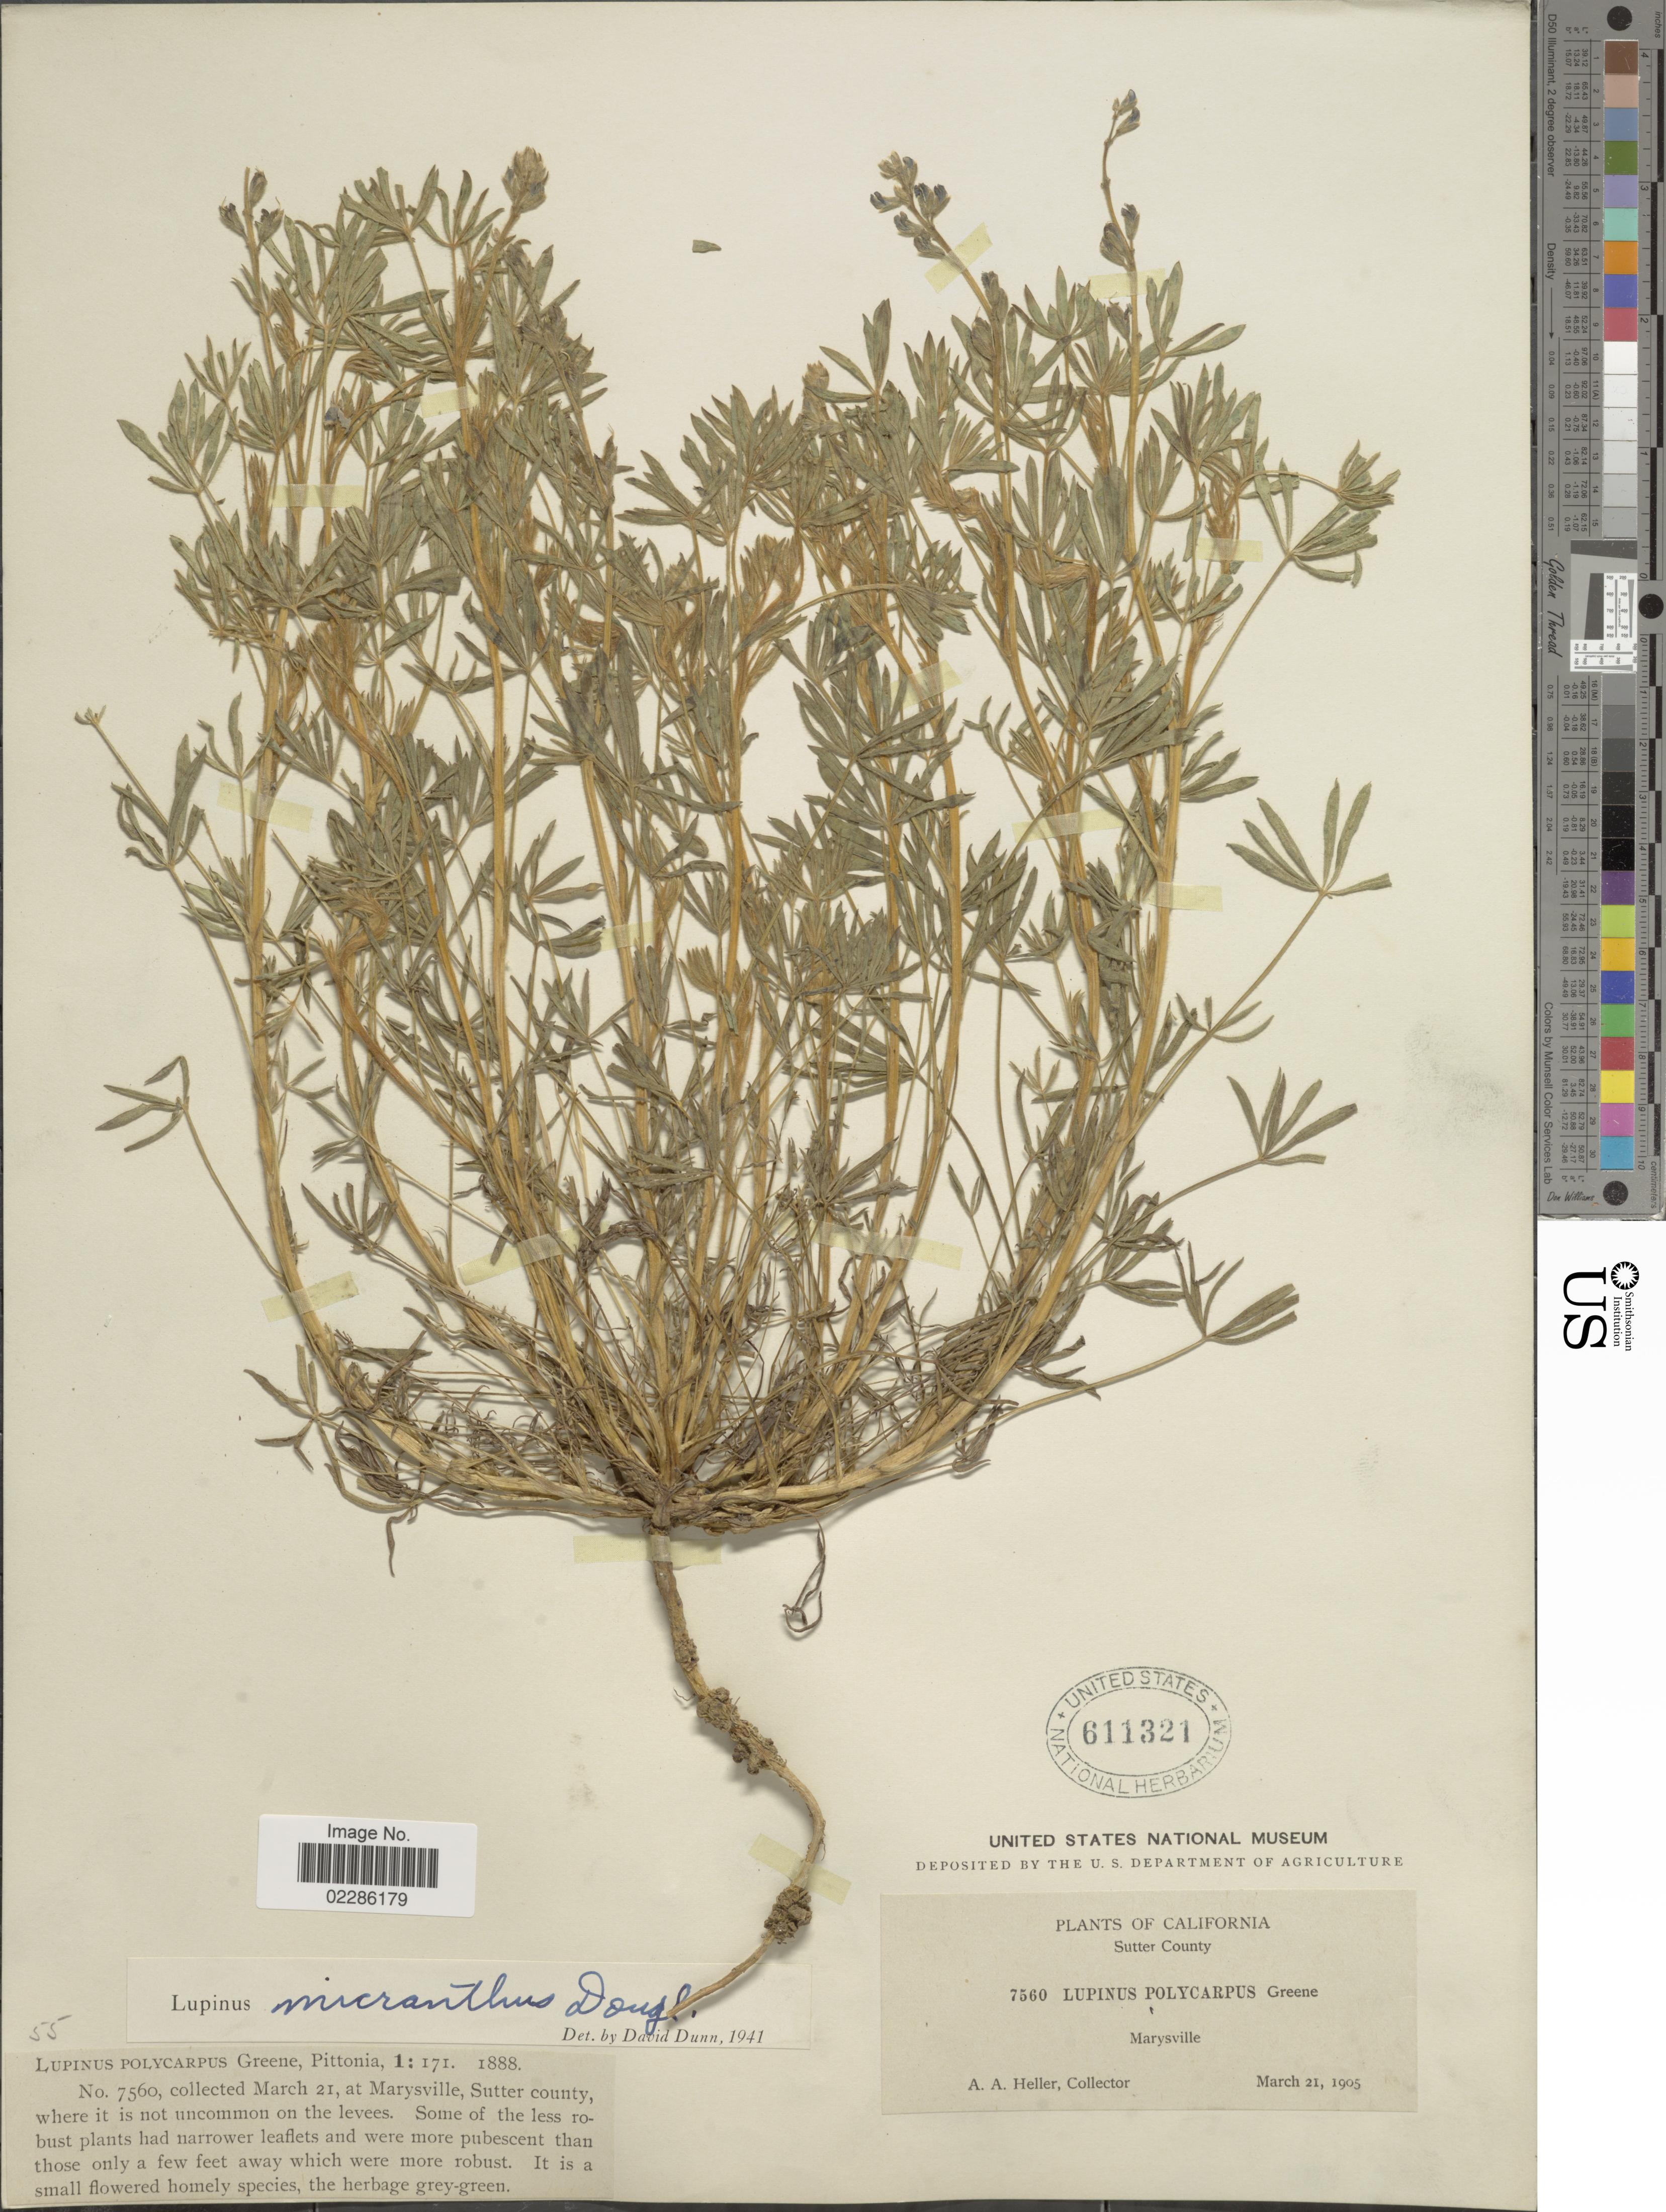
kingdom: Plantae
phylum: Tracheophyta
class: Magnoliopsida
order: Fabales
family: Fabaceae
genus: Lupinus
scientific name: Lupinus micranthus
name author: Douglas ex Lindl.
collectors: A. A. Heller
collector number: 7560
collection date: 1905-03-21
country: United States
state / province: California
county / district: Sutter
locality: Sutter County, Marysville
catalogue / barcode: US 611321